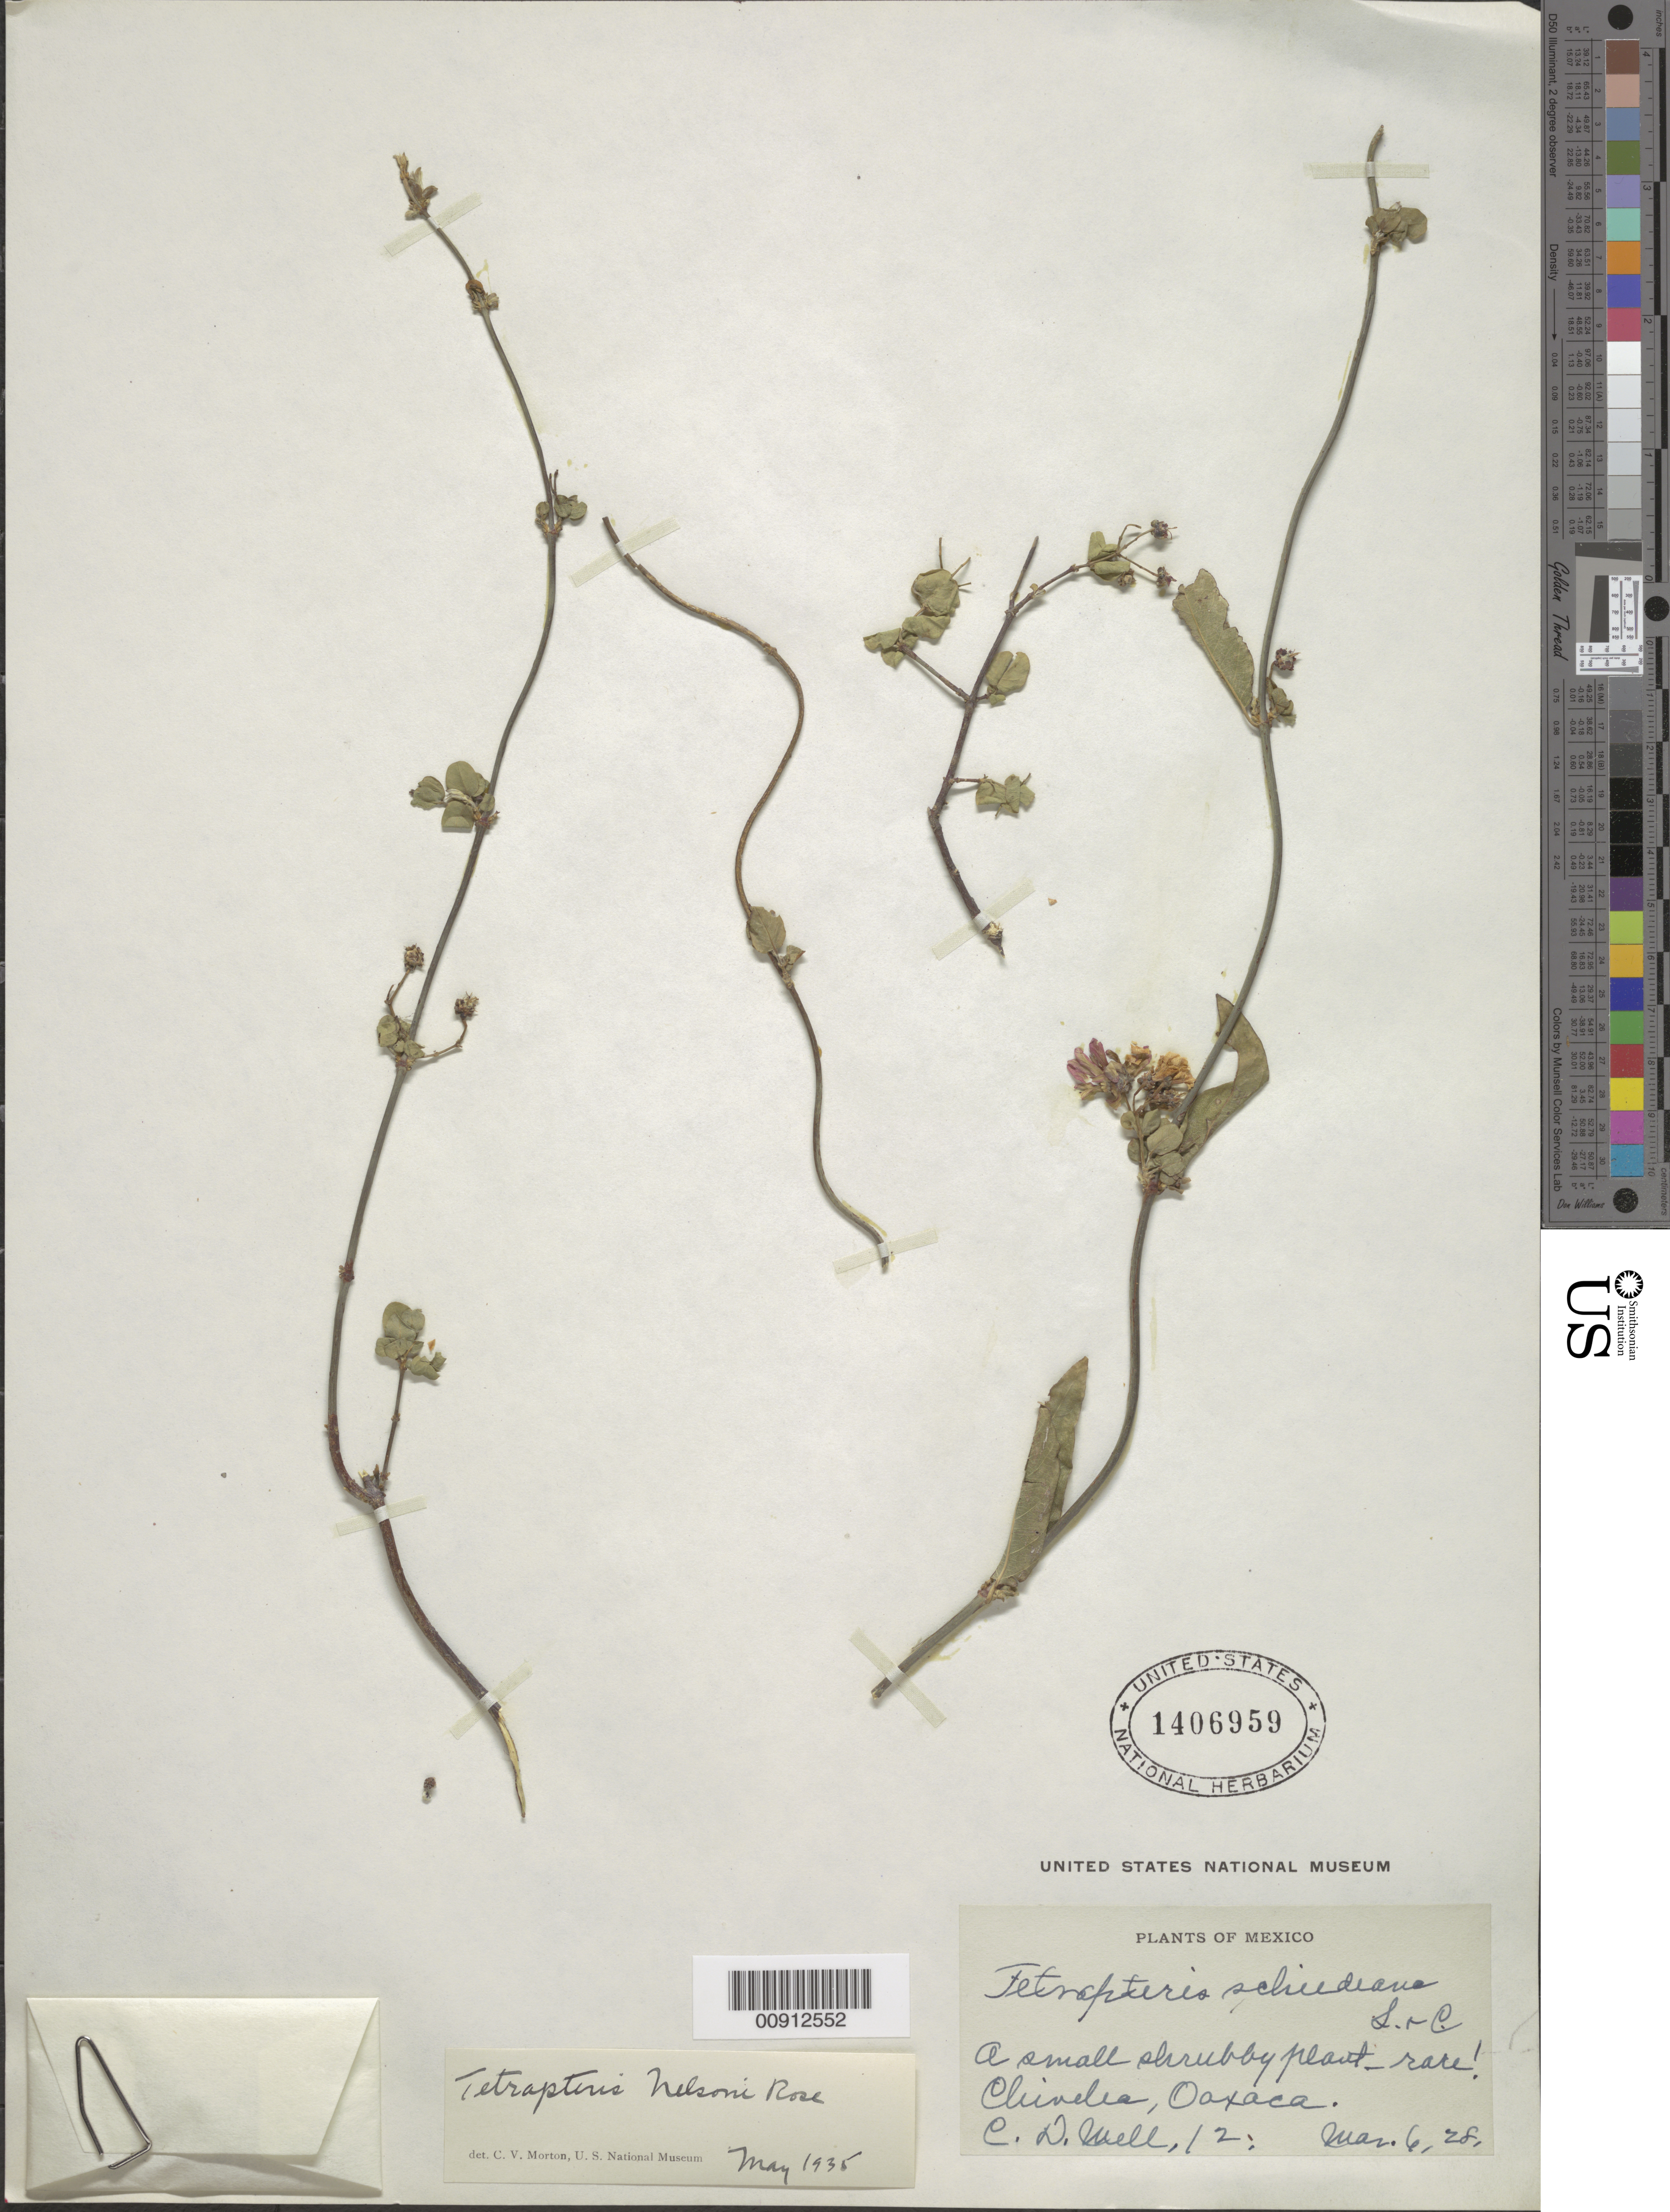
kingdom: Plantae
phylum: Tracheophyta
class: Magnoliopsida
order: Malpighiales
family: Malpighiaceae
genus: Tetrapterys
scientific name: Tetrapterys nelsonii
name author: Rose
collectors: C. D. Mell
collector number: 12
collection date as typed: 06 Mar 1928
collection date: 1928-03-06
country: Mexico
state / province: Oaxaca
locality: Chivelia [interpreted] Oaxaca.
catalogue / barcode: US 1406959